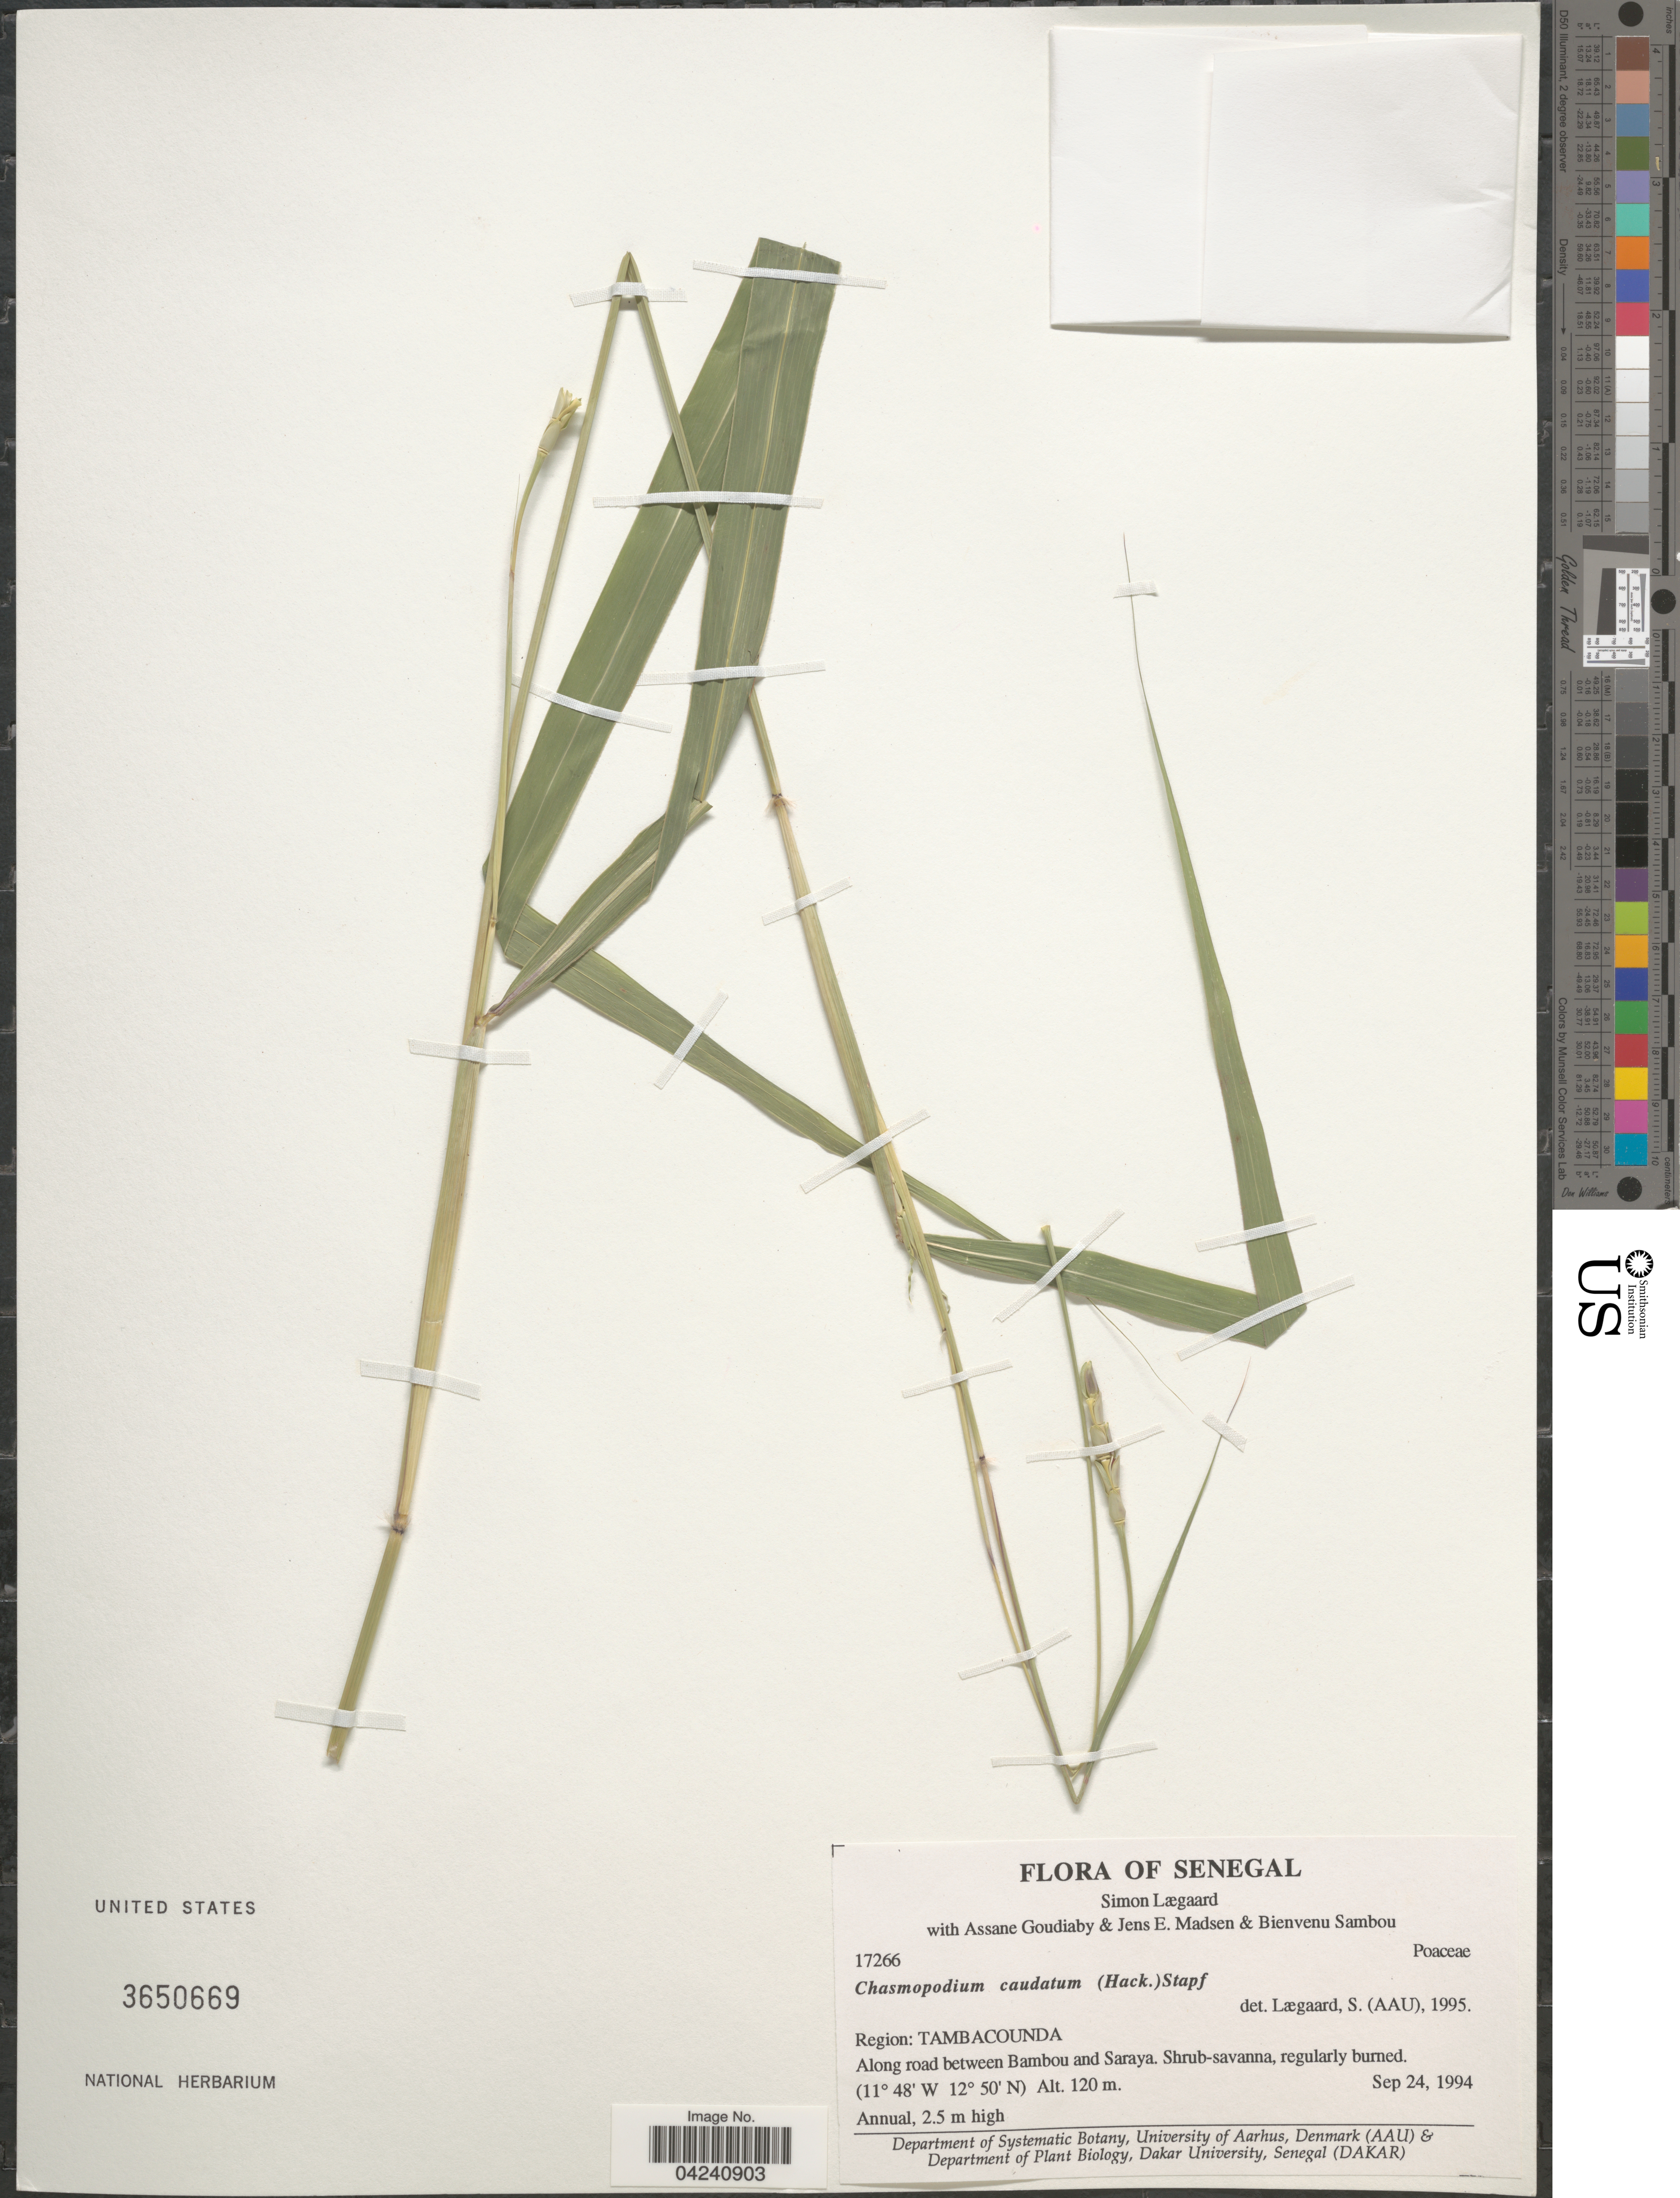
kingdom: Plantae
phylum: Tracheophyta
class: Liliopsida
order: Poales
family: Poaceae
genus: Chasmopodium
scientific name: Chasmopodium caudatum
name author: (Hack.) Stapf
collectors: S. Lægaard, A. Goudiaby, J. E. Madsen & B. Sambou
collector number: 17266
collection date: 1994-09-24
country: Senegal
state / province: Tambacounda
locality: Region: Tambacounda. Along road between Bambou and Saraya.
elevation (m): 120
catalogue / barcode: US 3650669